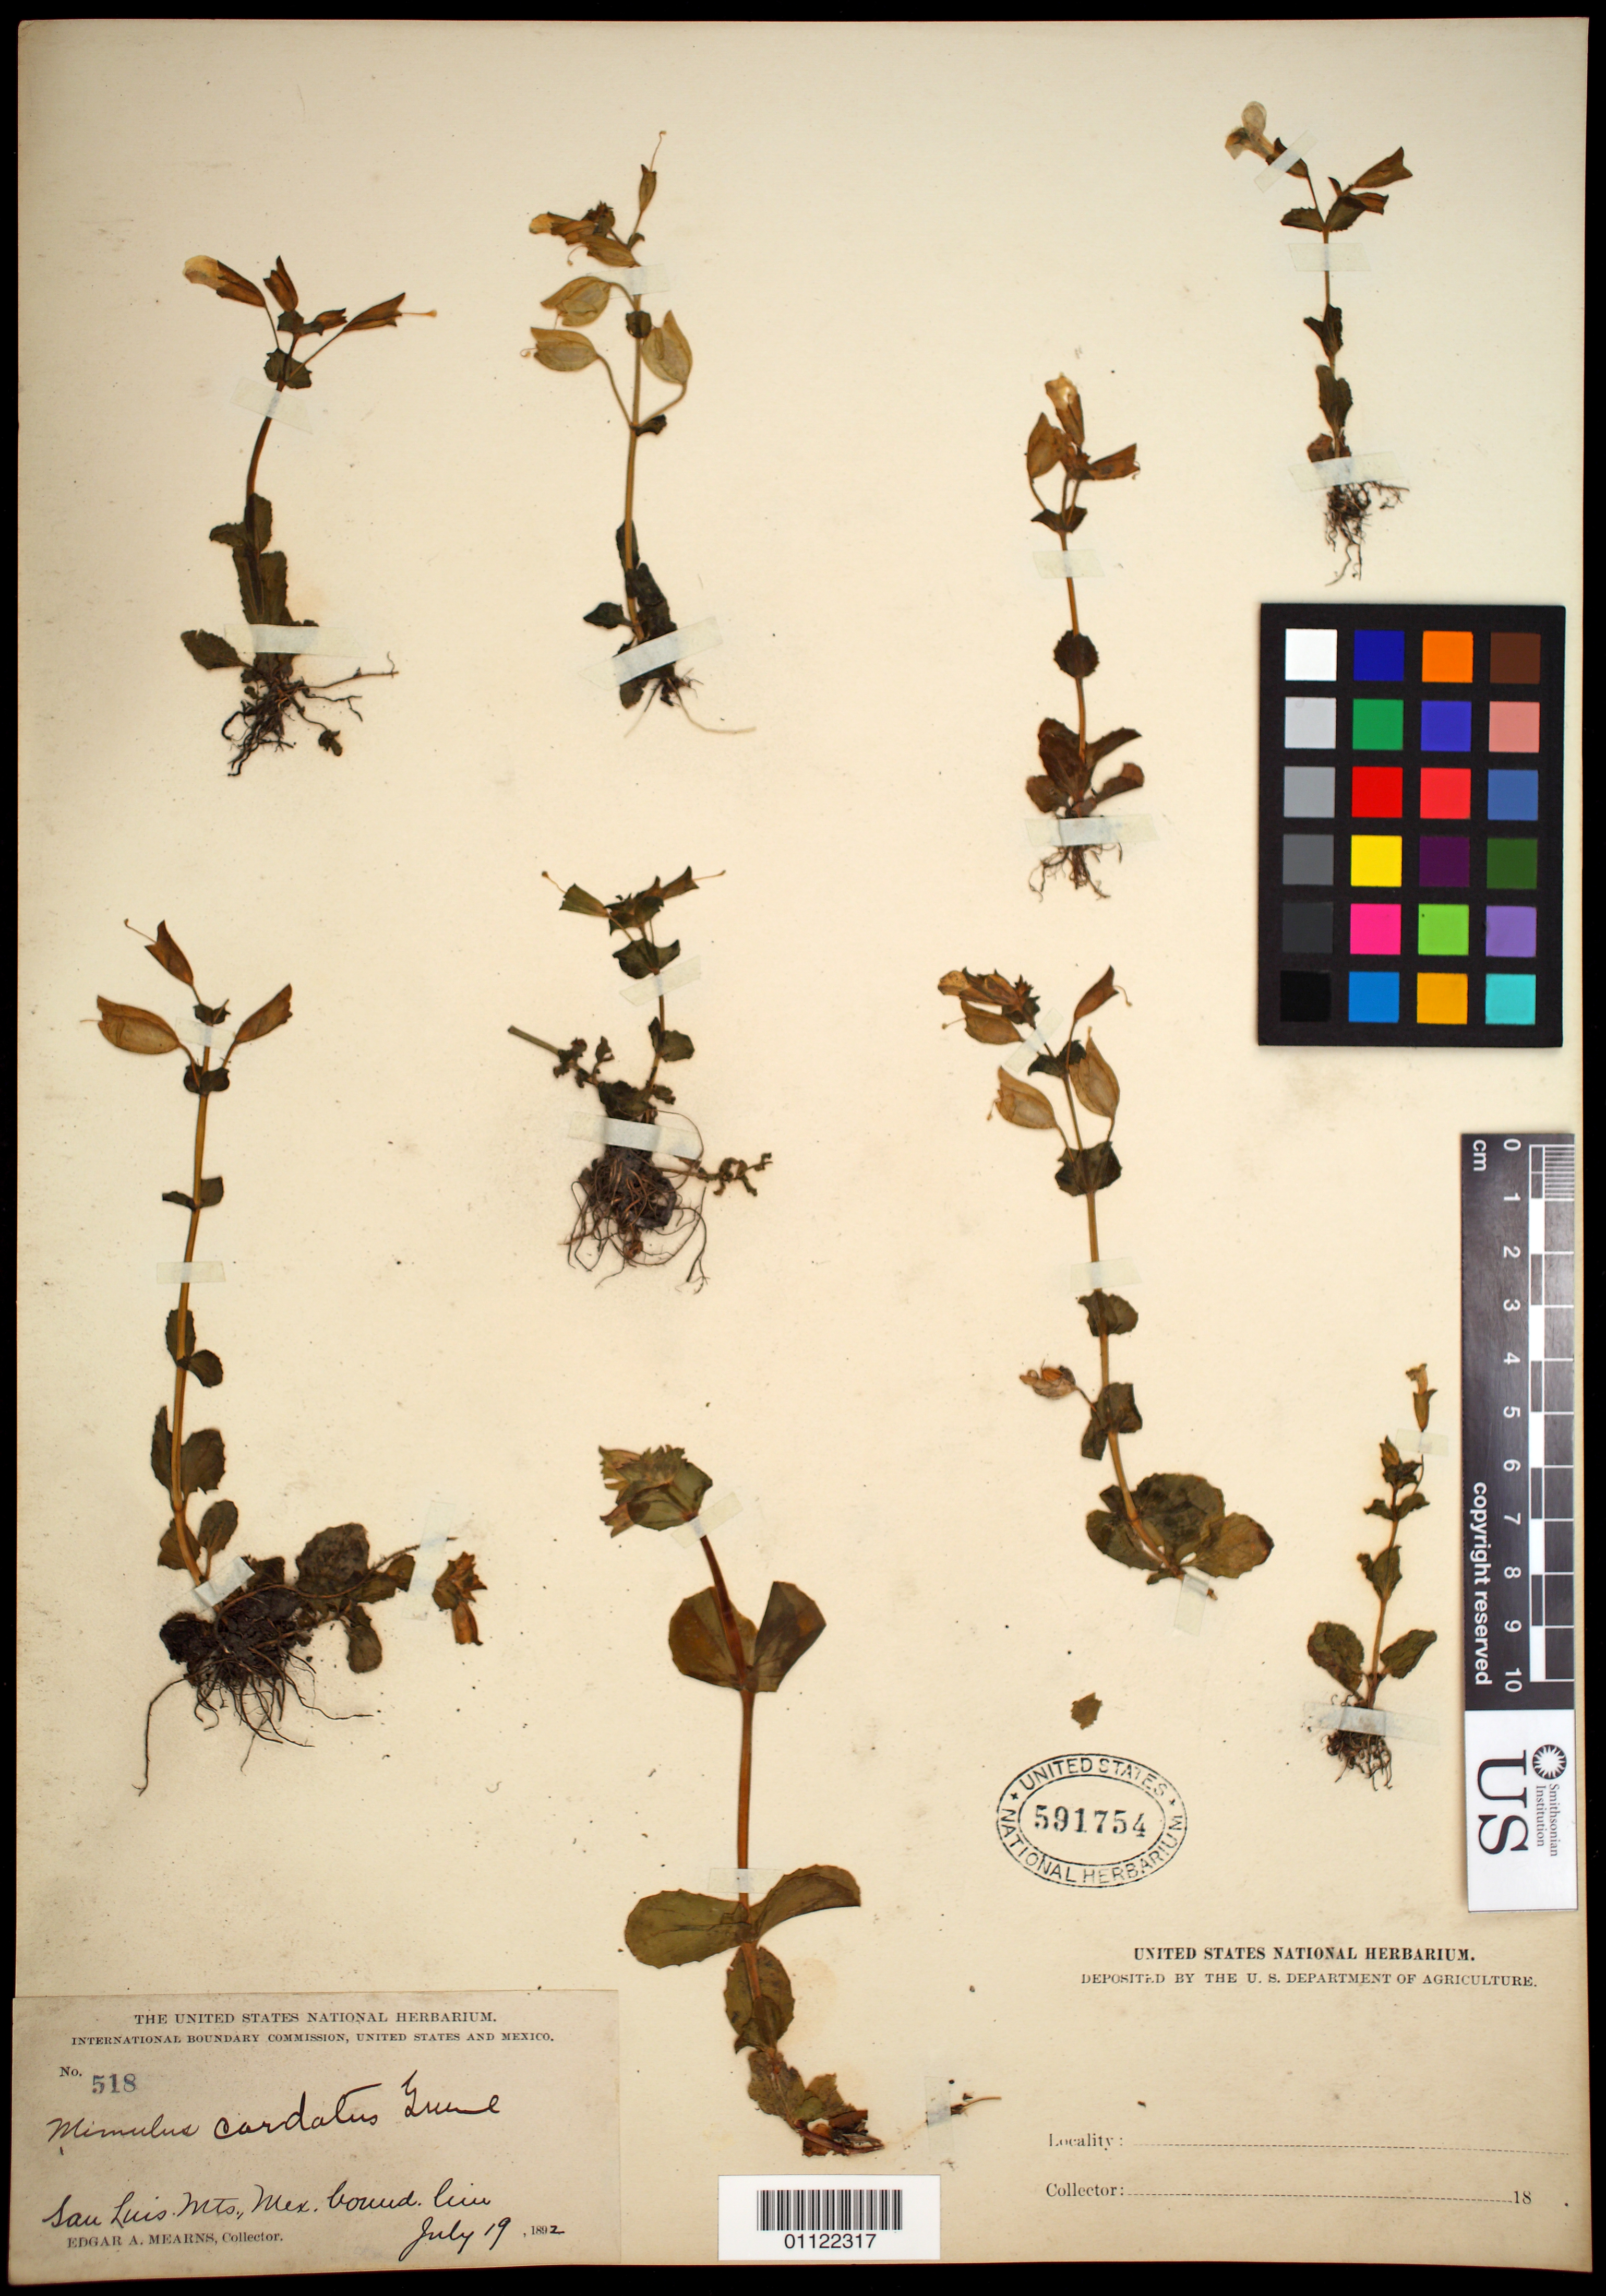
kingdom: Plantae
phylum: Tracheophyta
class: Magnoliopsida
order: Lamiales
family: Phrymaceae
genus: Mimulus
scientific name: Mimulus cordatus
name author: Greene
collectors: E. A. Mearns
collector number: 518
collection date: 1892-07-19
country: United States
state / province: Arizona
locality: San Luis Mountains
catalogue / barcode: US 591754